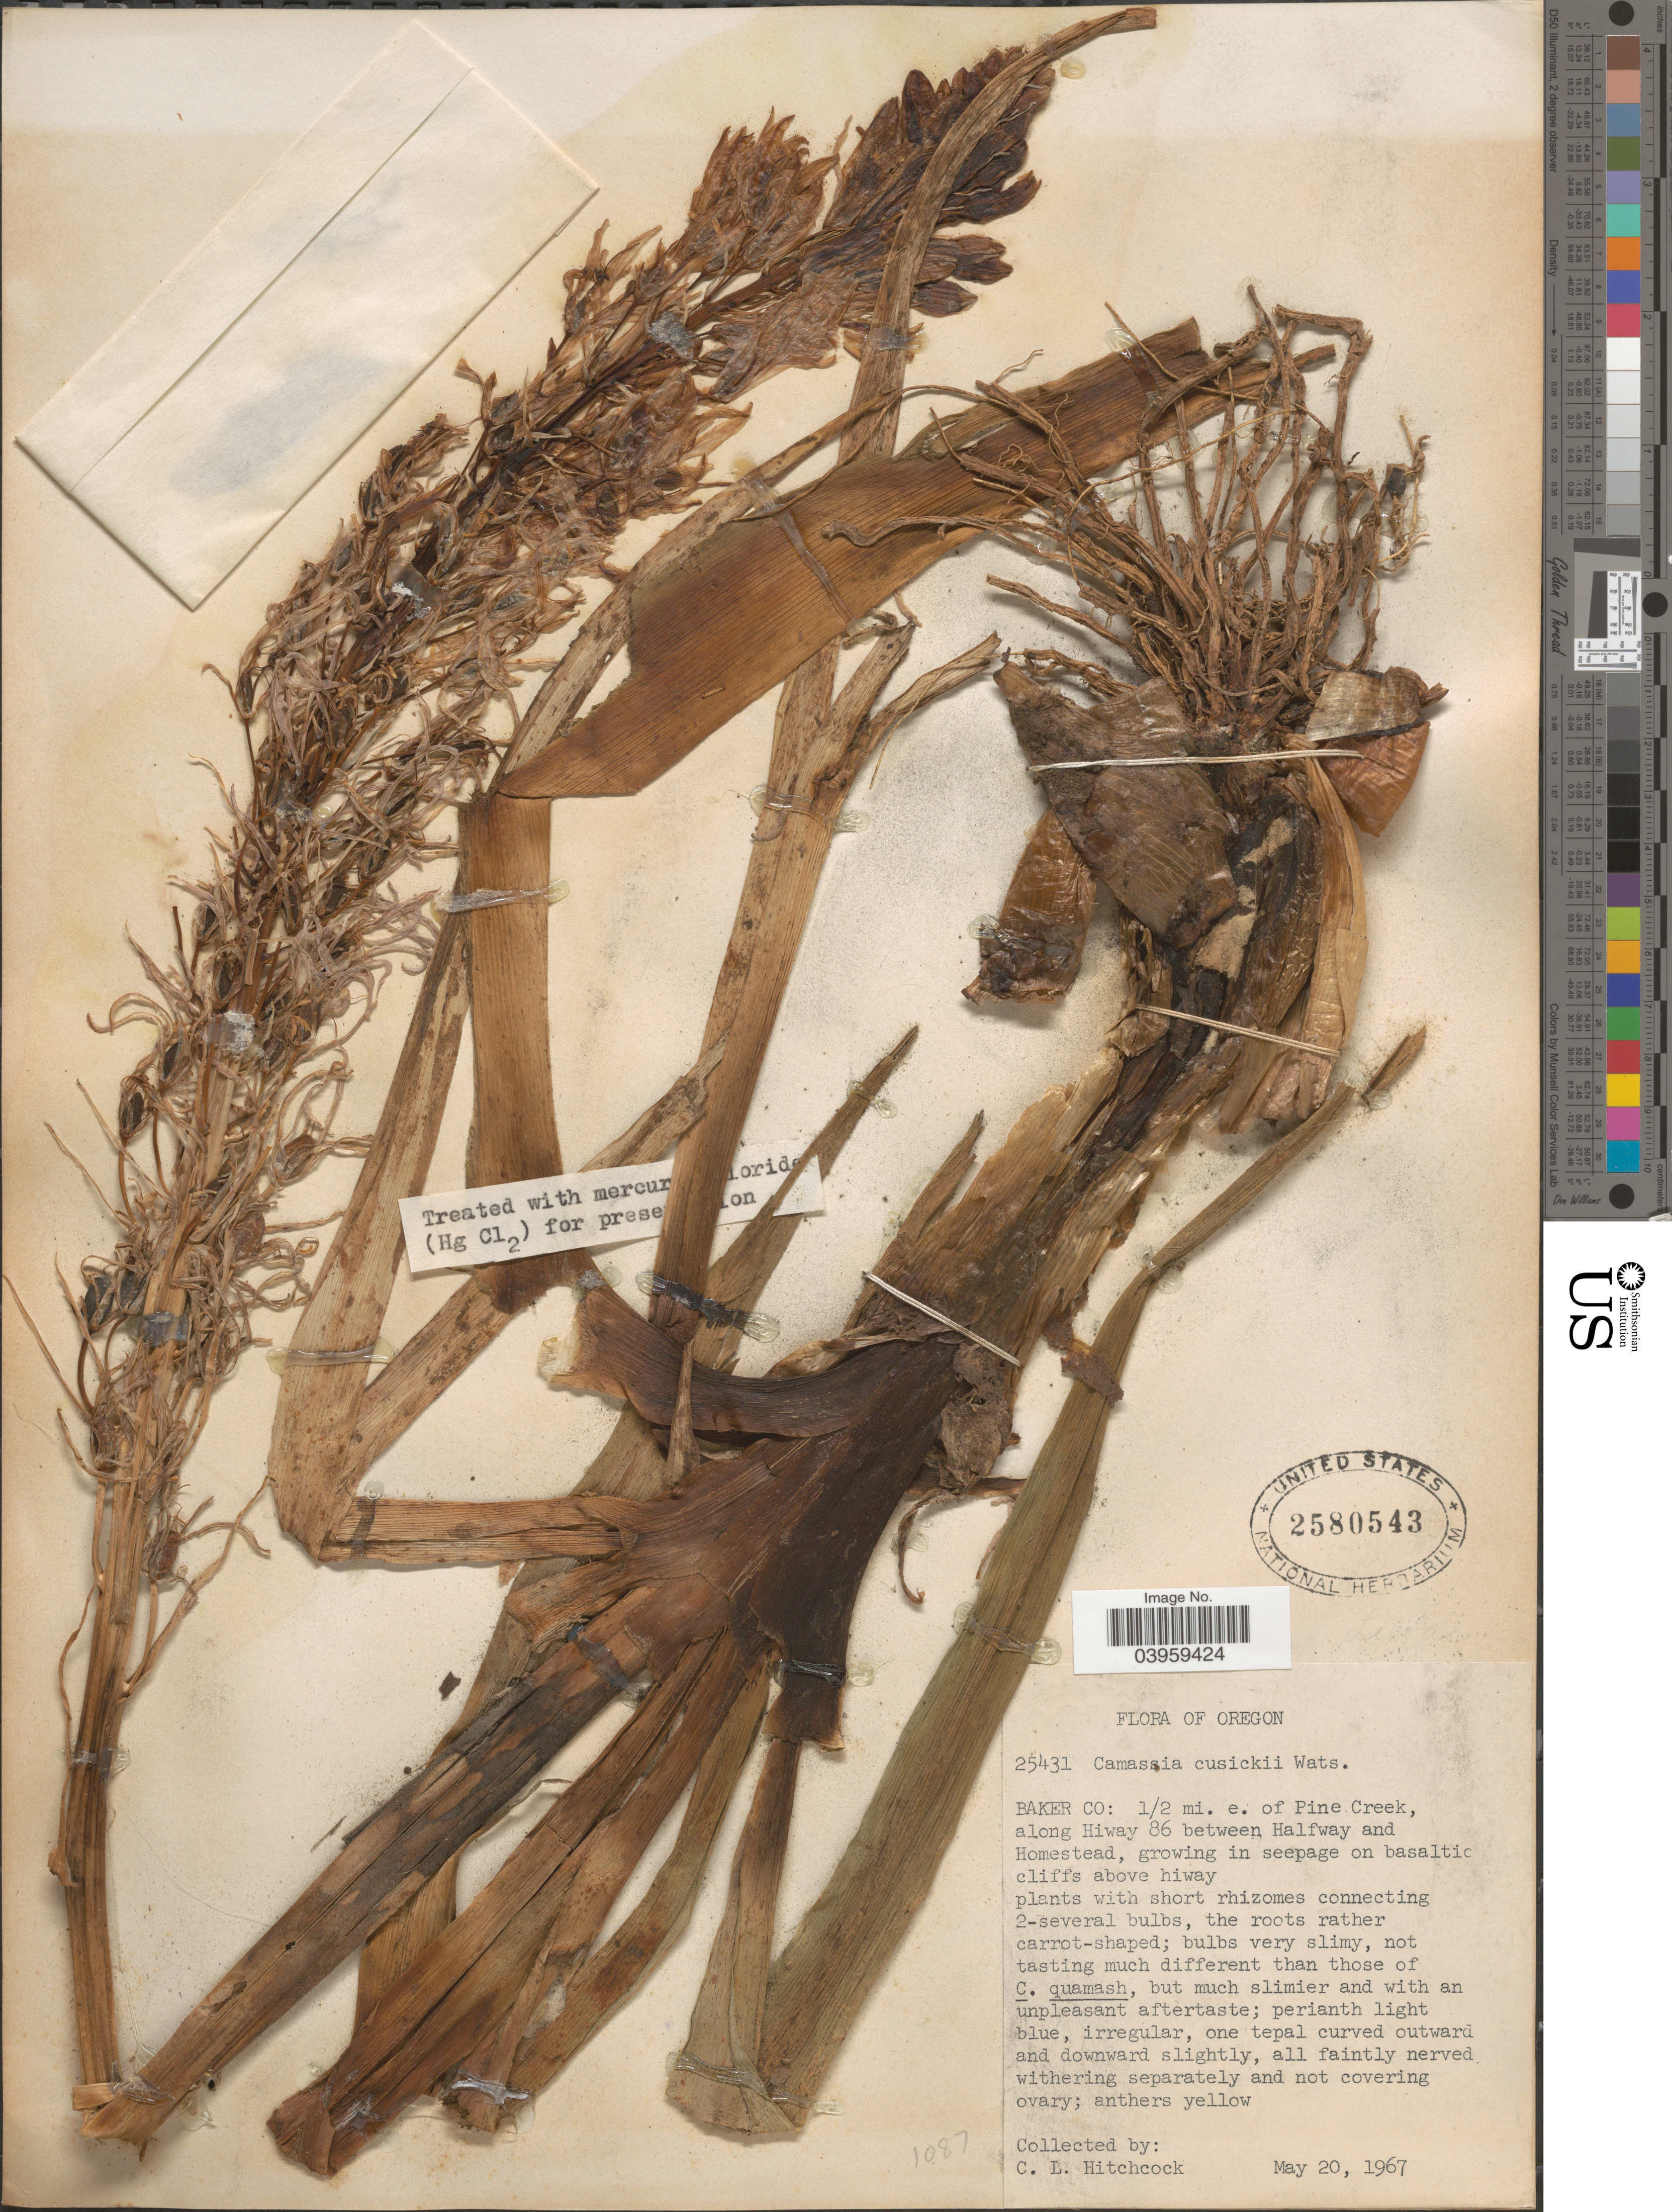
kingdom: Plantae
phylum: Tracheophyta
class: Liliopsida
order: Asparagales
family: Asparagaceae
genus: Camassia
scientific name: Camassia cusickii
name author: S. Watson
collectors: C. L. Hitchcock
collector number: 25431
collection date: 1967-05-20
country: United States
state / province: Oregon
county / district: Baker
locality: ½ mi. e. of Pine Creek, along Hiway 86 between Halfway and Homestead.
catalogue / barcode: US 2580543